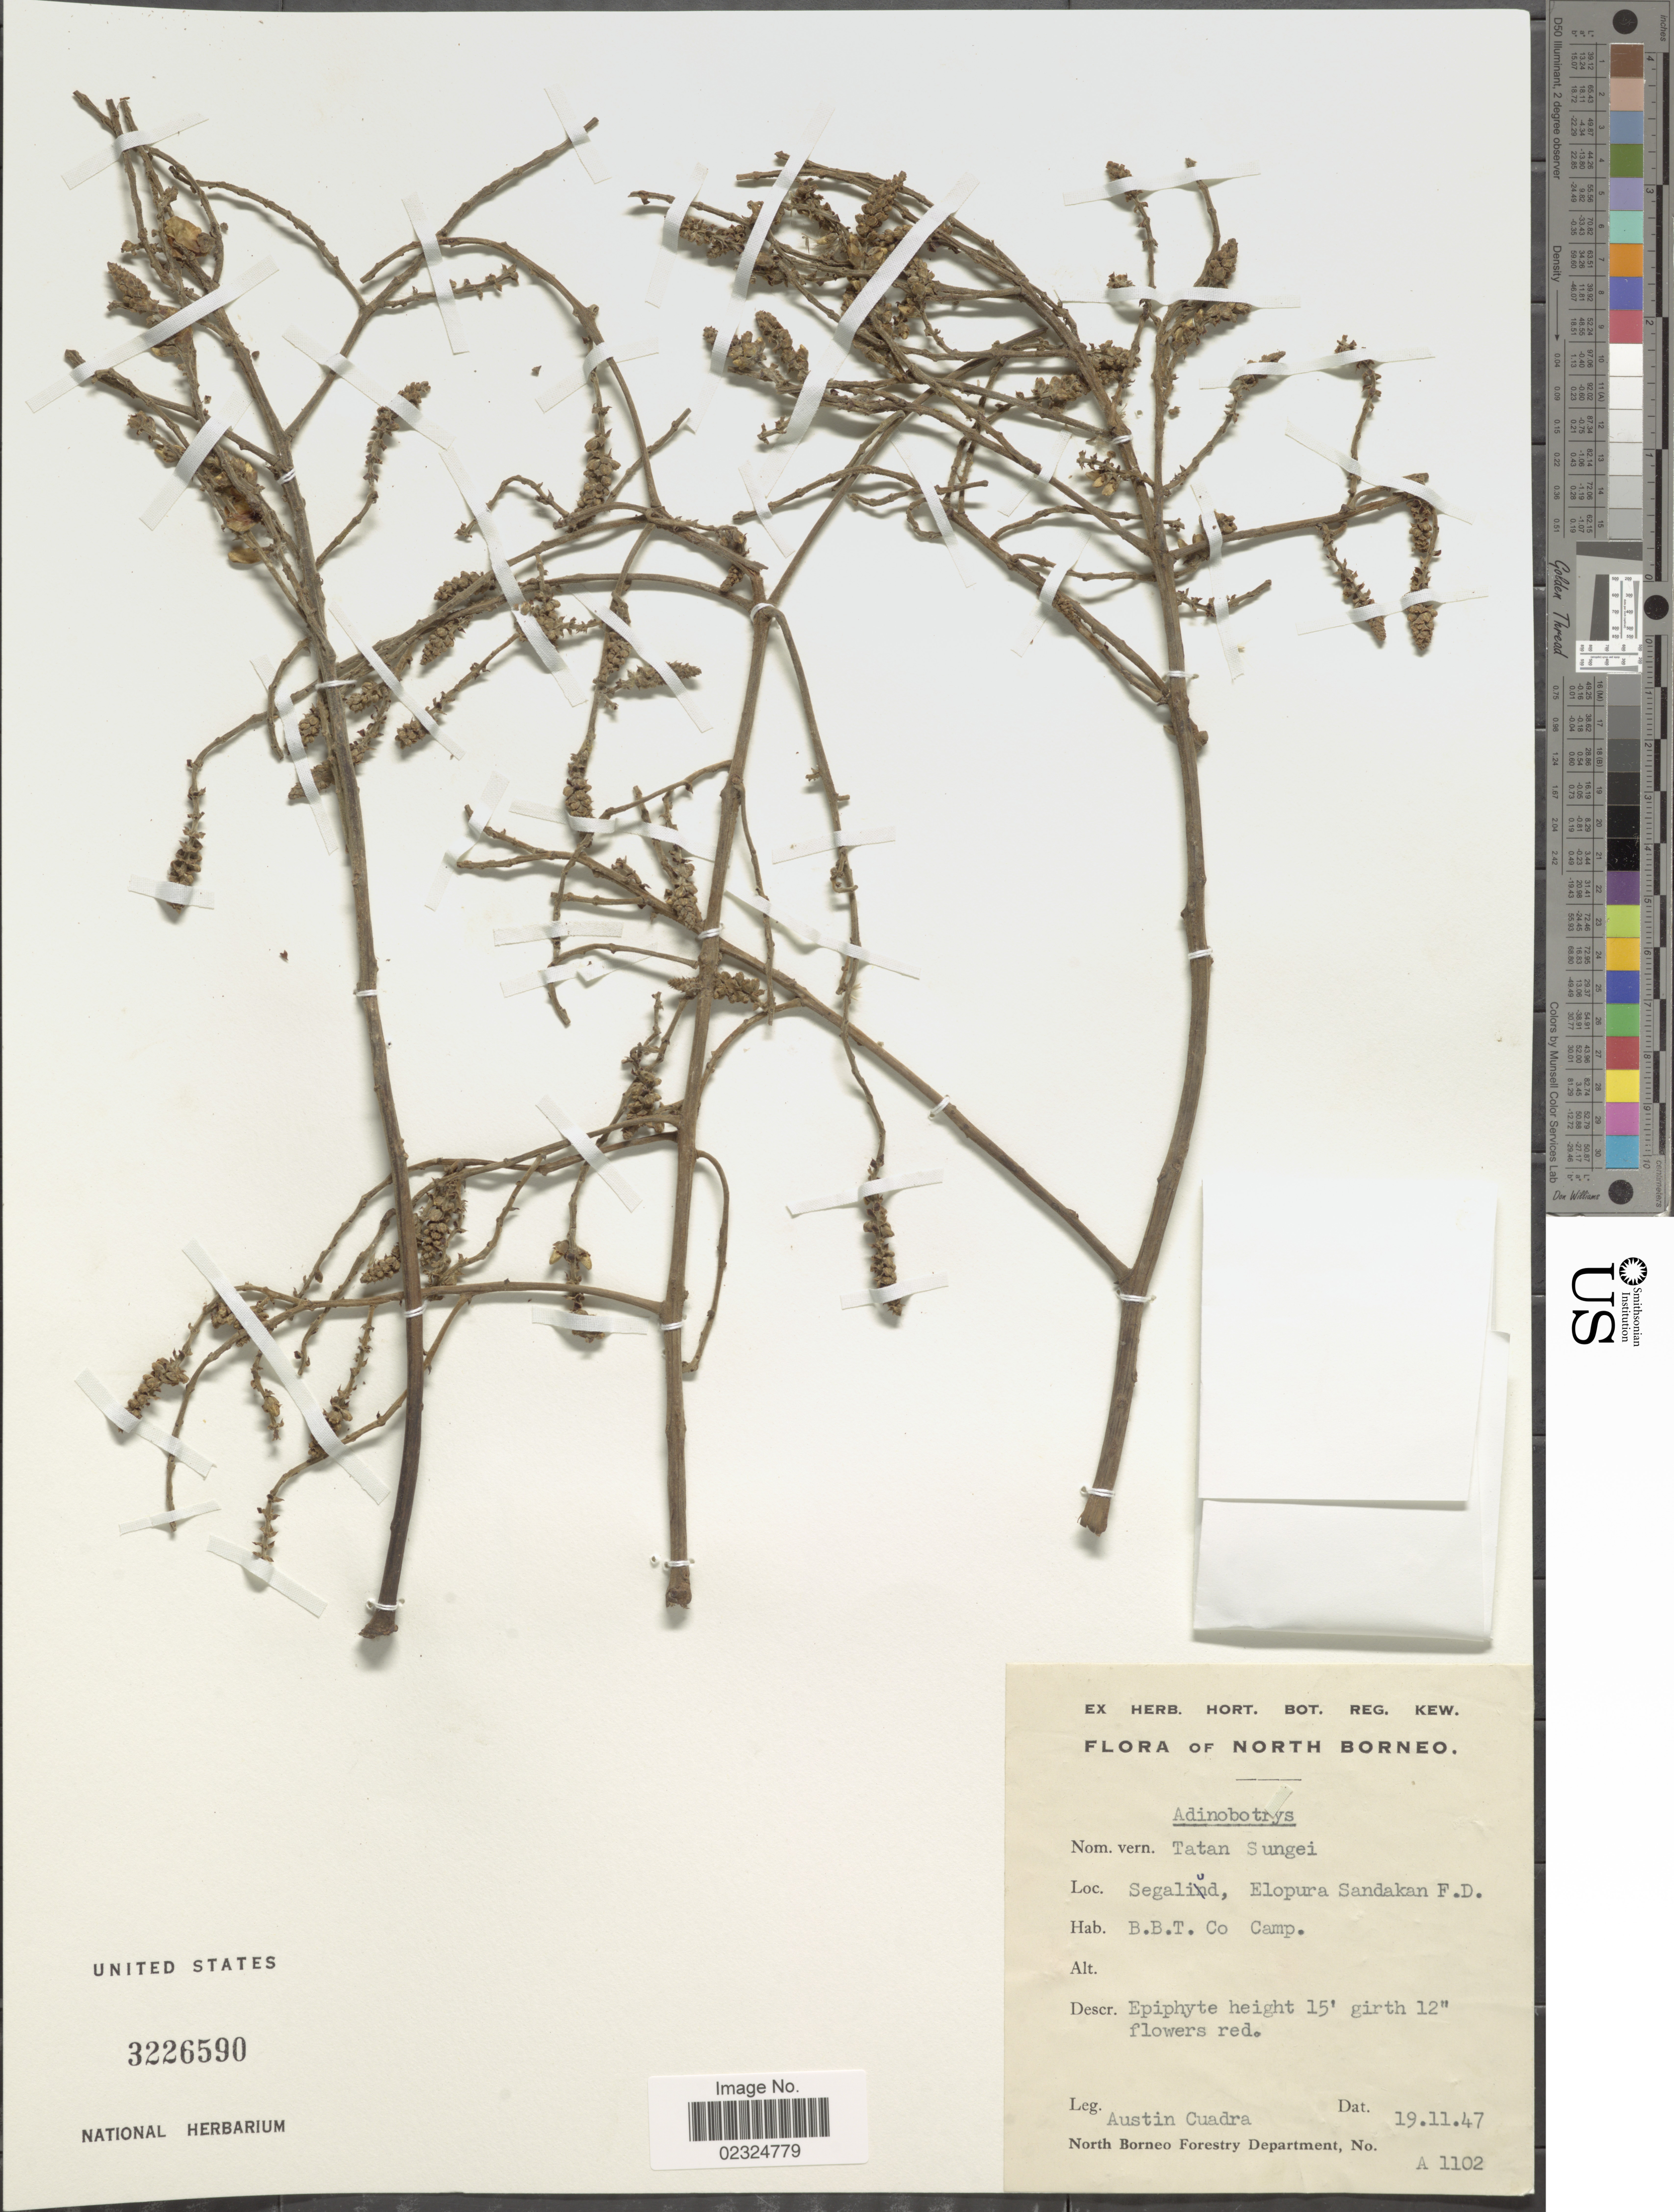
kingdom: Plantae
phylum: Tracheophyta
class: Magnoliopsida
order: Fabales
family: Fabaceae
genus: Whitfordiodendron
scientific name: Whitfordiodendron nieuwenhusii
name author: (J.J. Sm.) Dunn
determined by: Strong, Mark T., (BOT), Smithsonian Institution - National Museum of Natural History (UNITED STATES)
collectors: A. Cuadra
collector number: A1102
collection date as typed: Transcribed d/m/y: 19/11/47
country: Malaysia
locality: North Borneo, Segalund, Elopura Sandakan F. D. B. B. T. Co.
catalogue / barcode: US 3226590